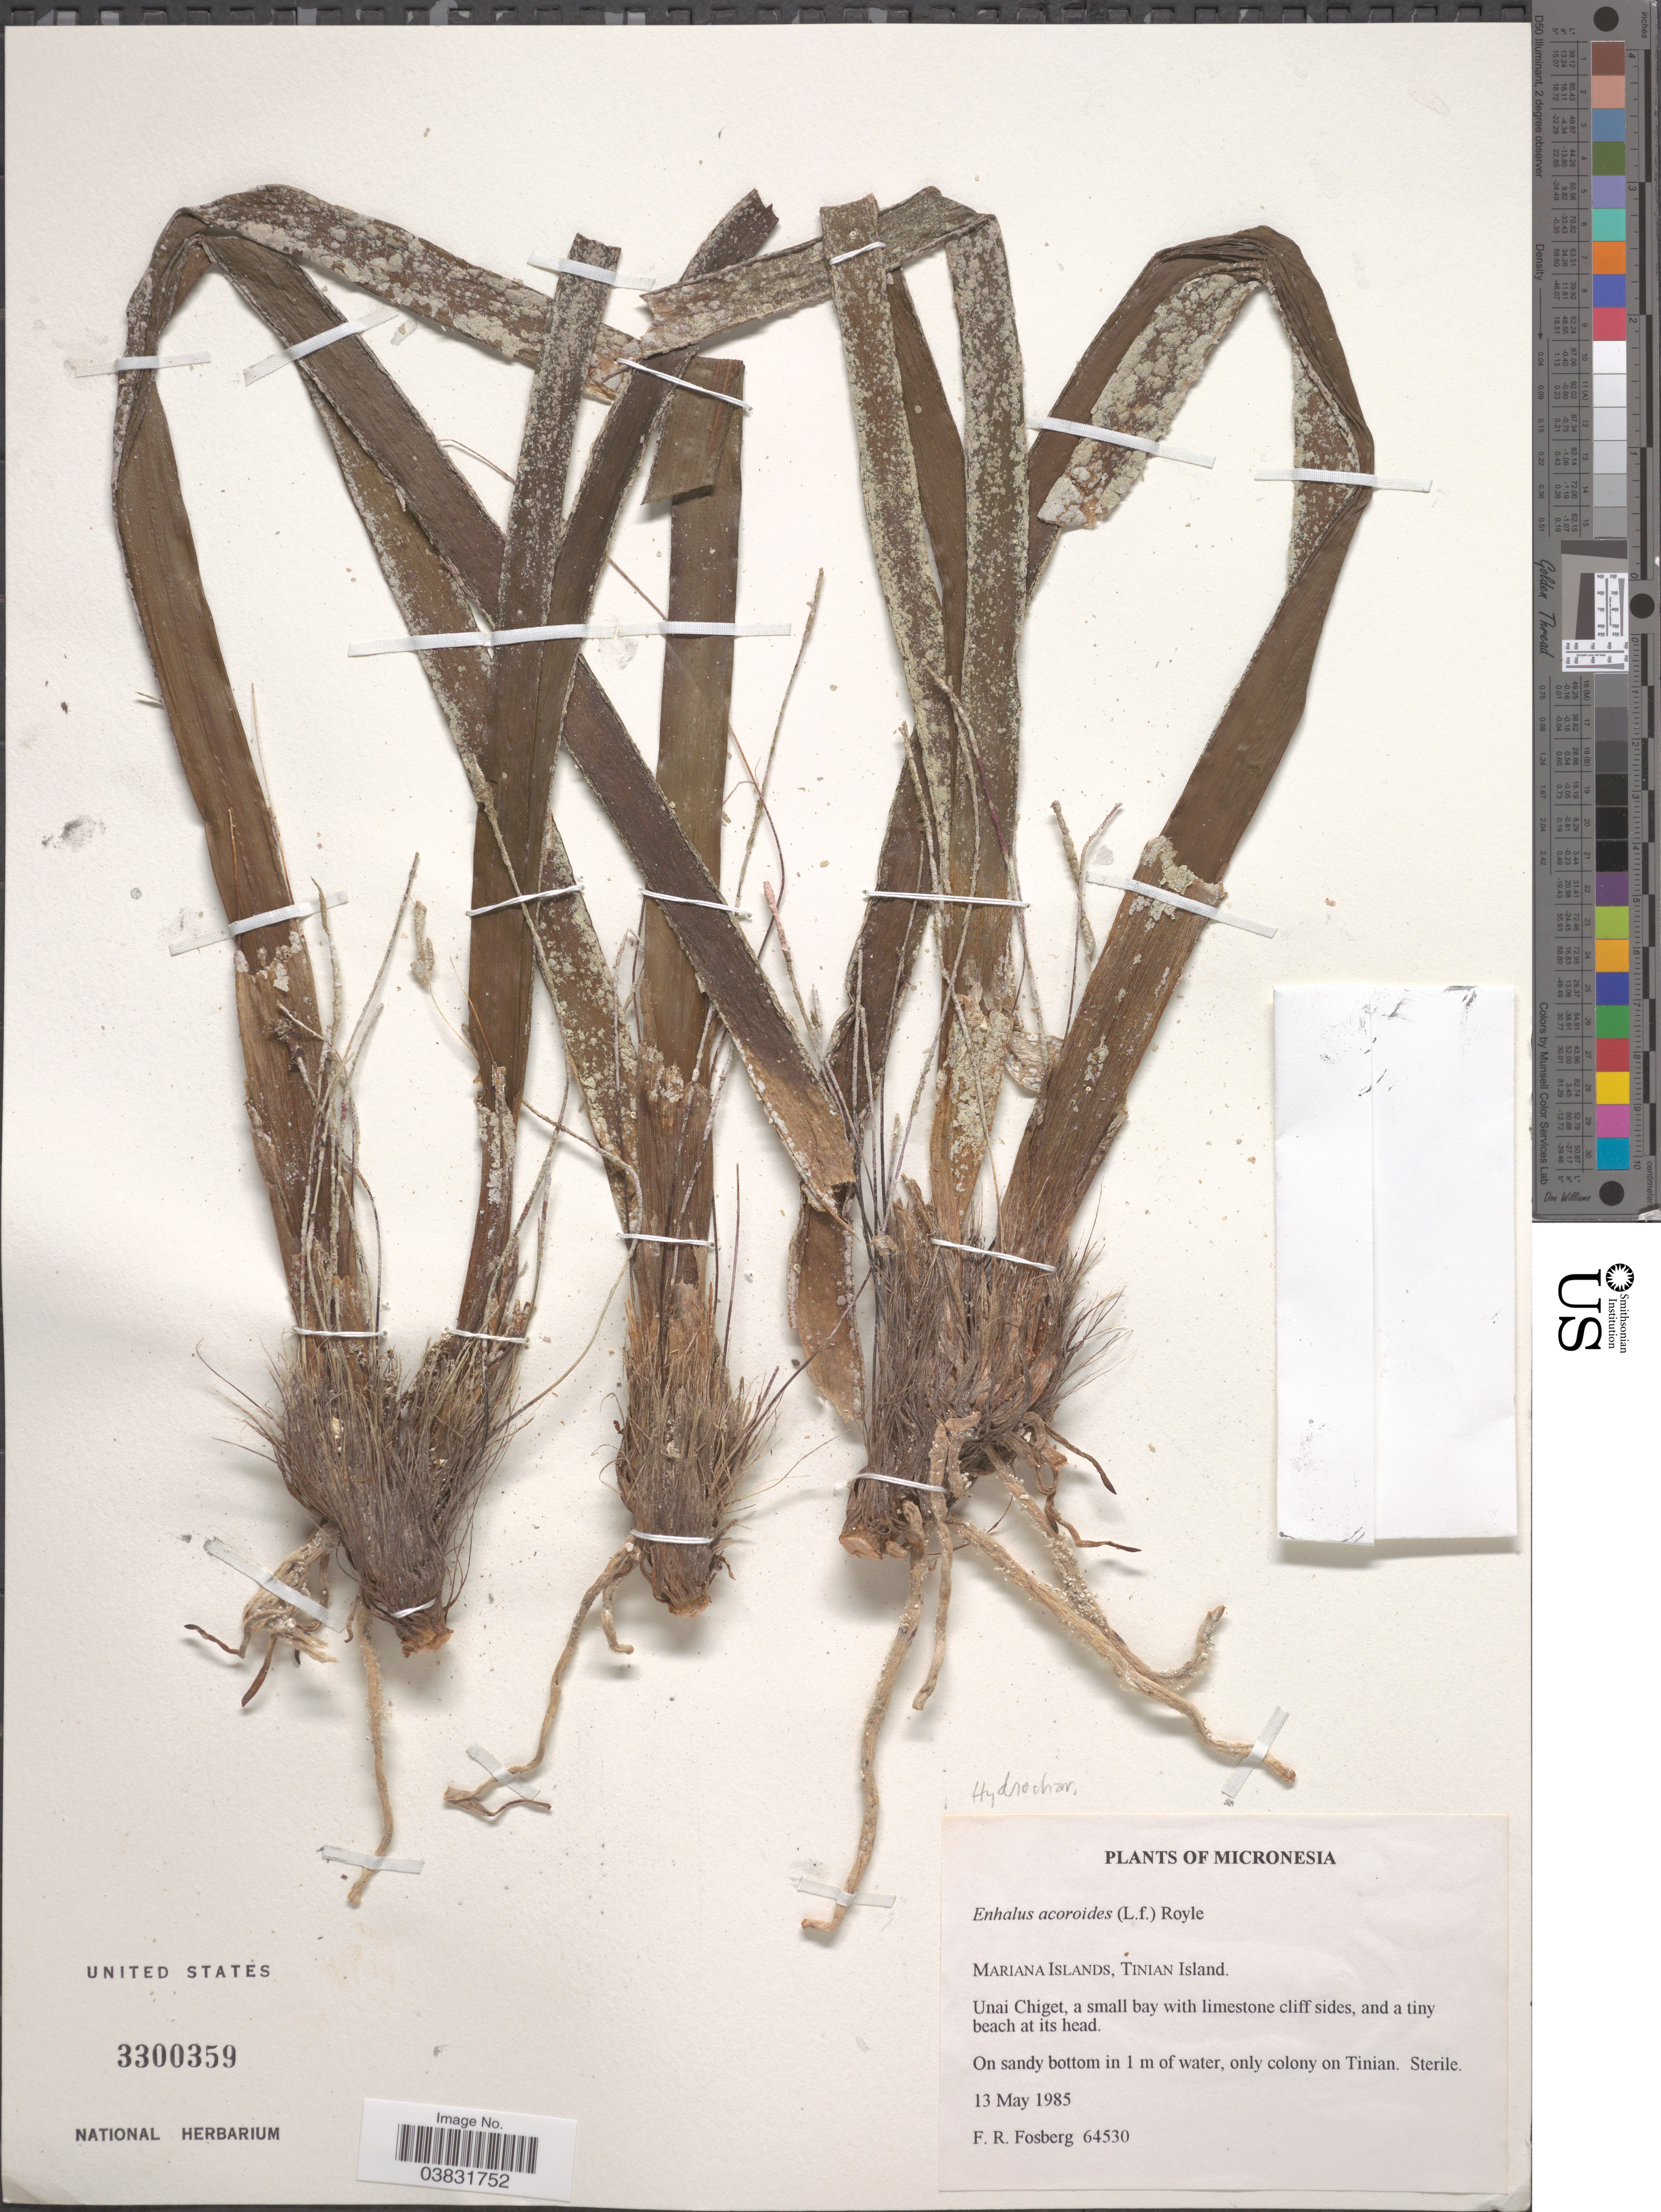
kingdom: Plantae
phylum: Tracheophyta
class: Liliopsida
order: Alismatales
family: Hydrocharitaceae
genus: Enhalus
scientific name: Enhalus acoroides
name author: (L. f.) Royle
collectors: F. R. Fosberg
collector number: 64530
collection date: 1985-05-13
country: Northern Mariana Islands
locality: Micronesia. Mariana Islands, Tinian Island.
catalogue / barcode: US 3300359